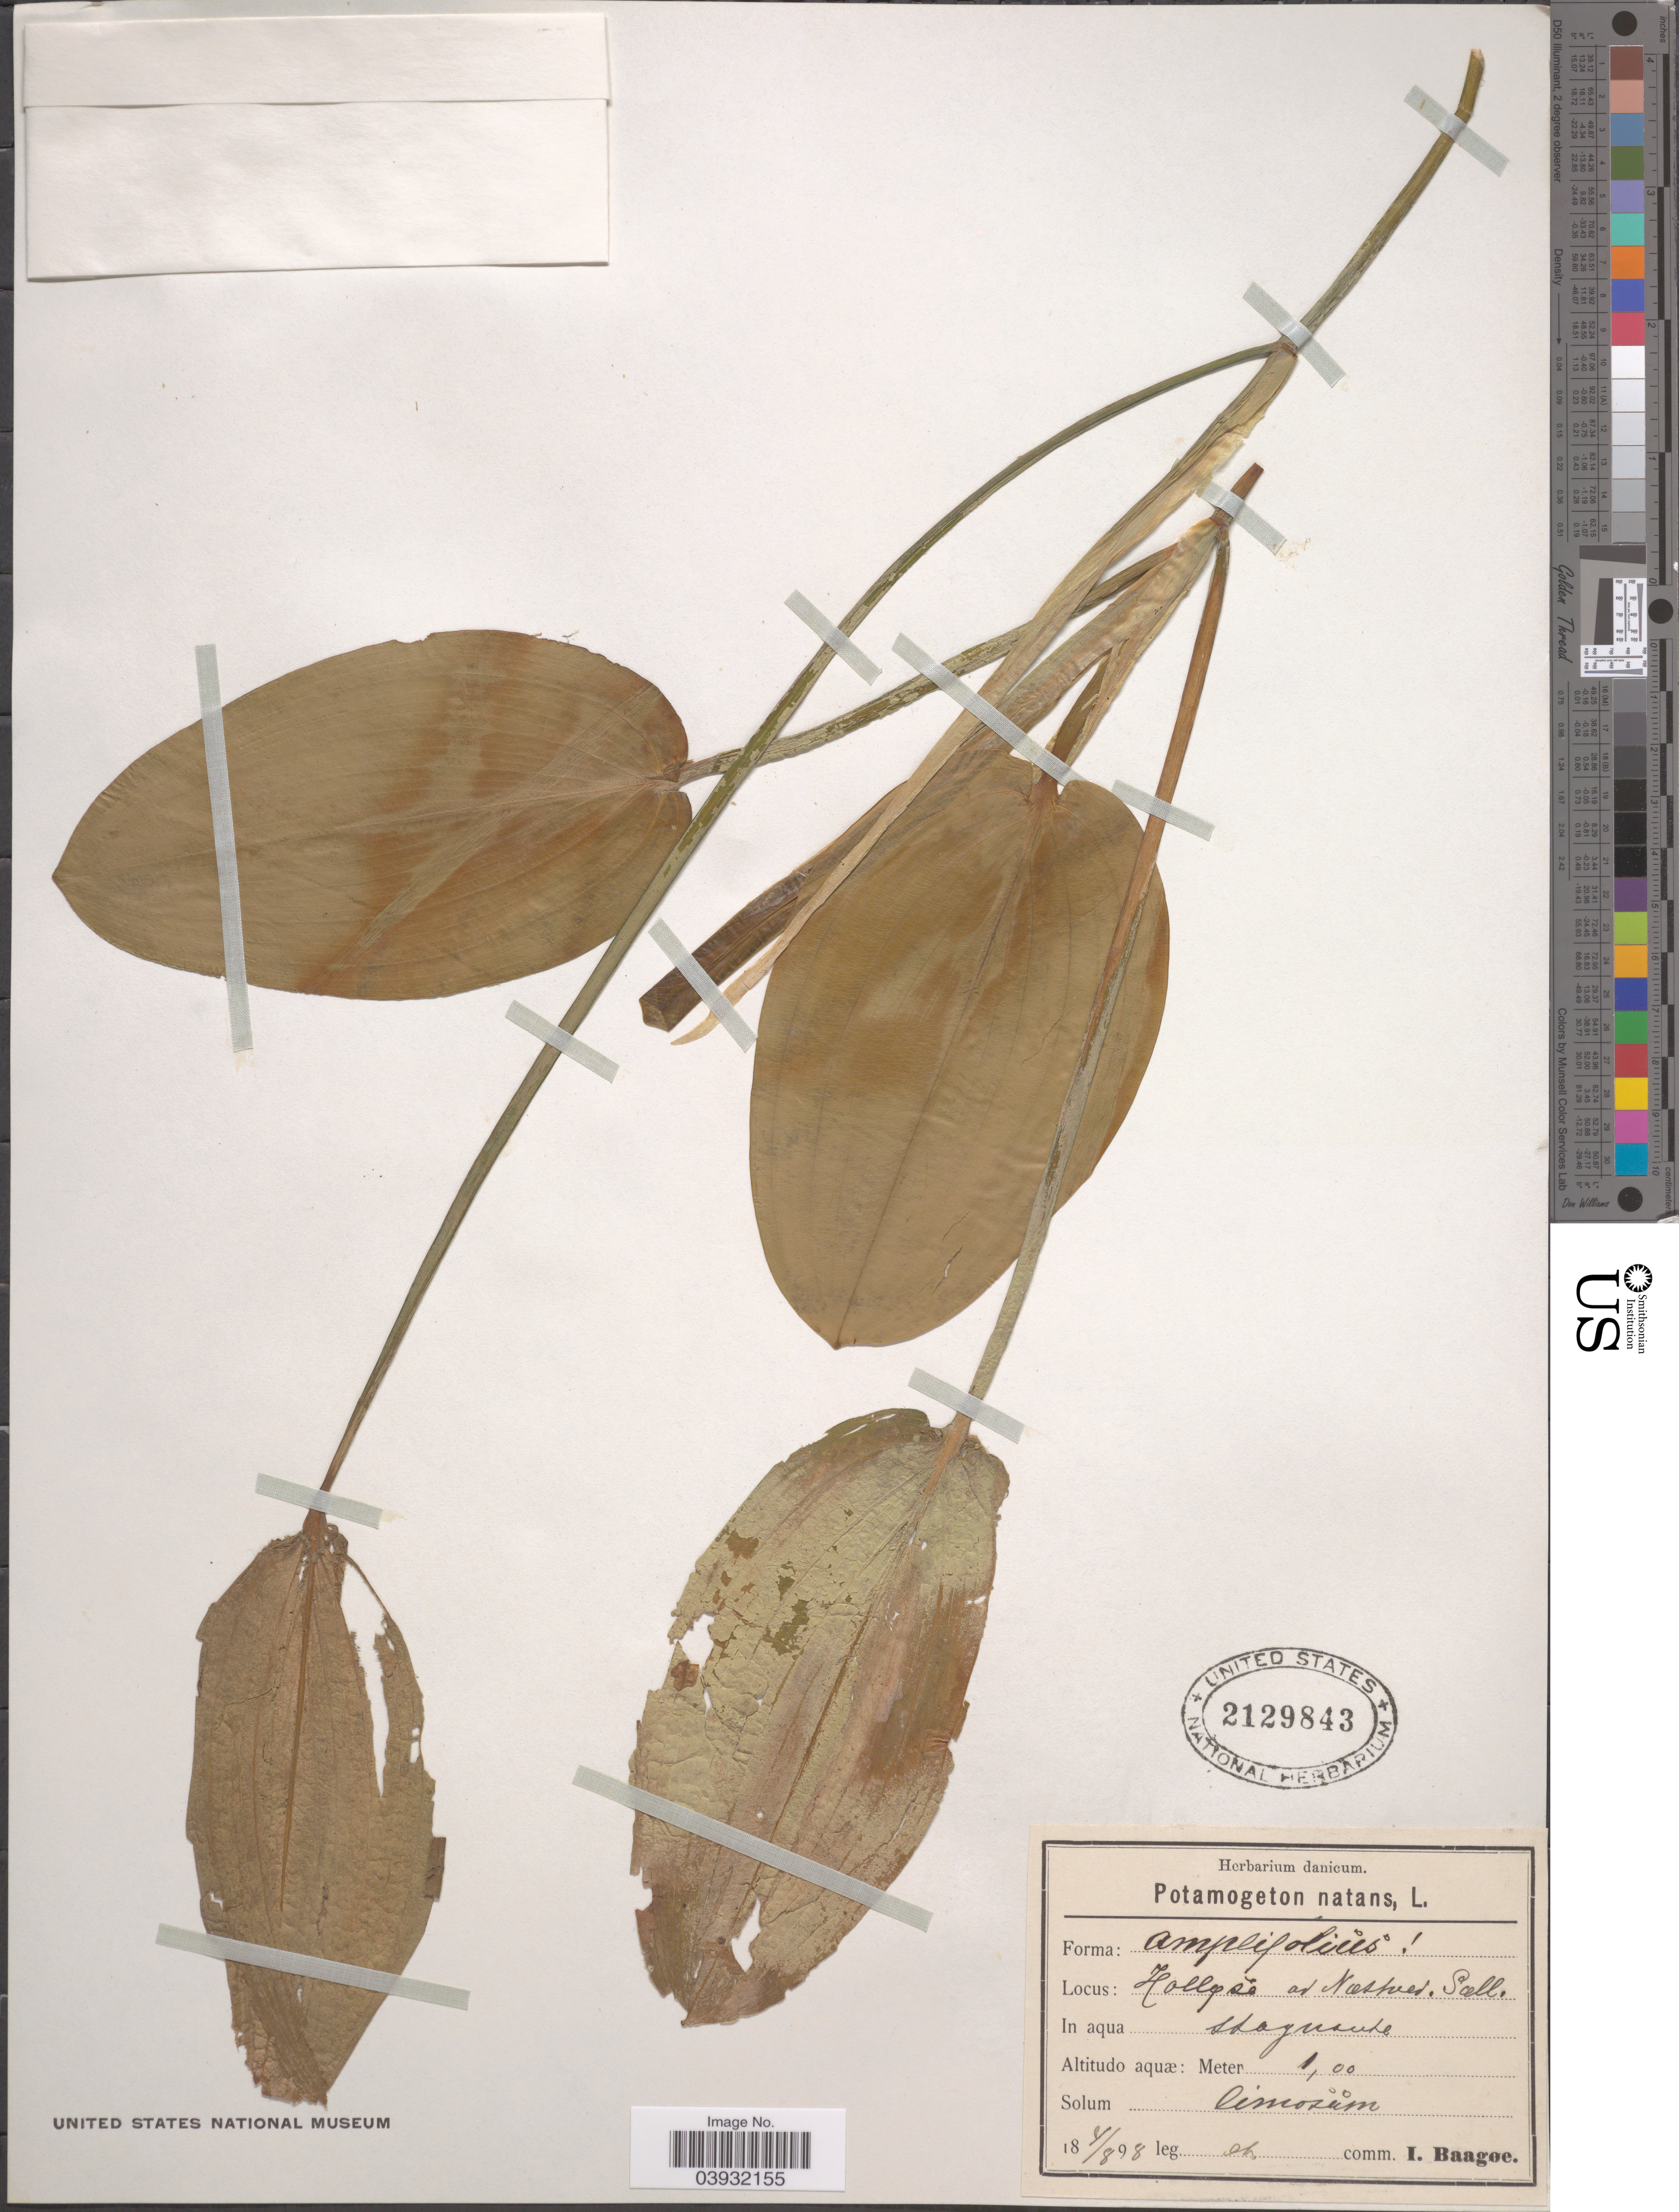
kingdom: Plantae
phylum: Tracheophyta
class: Liliopsida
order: Alismatales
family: Potamogetonaceae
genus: Potamogeton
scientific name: Potamogeton natans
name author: L.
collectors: I. Baagøe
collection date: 1898-08-04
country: Denmark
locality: Holløse ad Næstved, Sell.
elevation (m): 1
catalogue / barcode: US 2129843